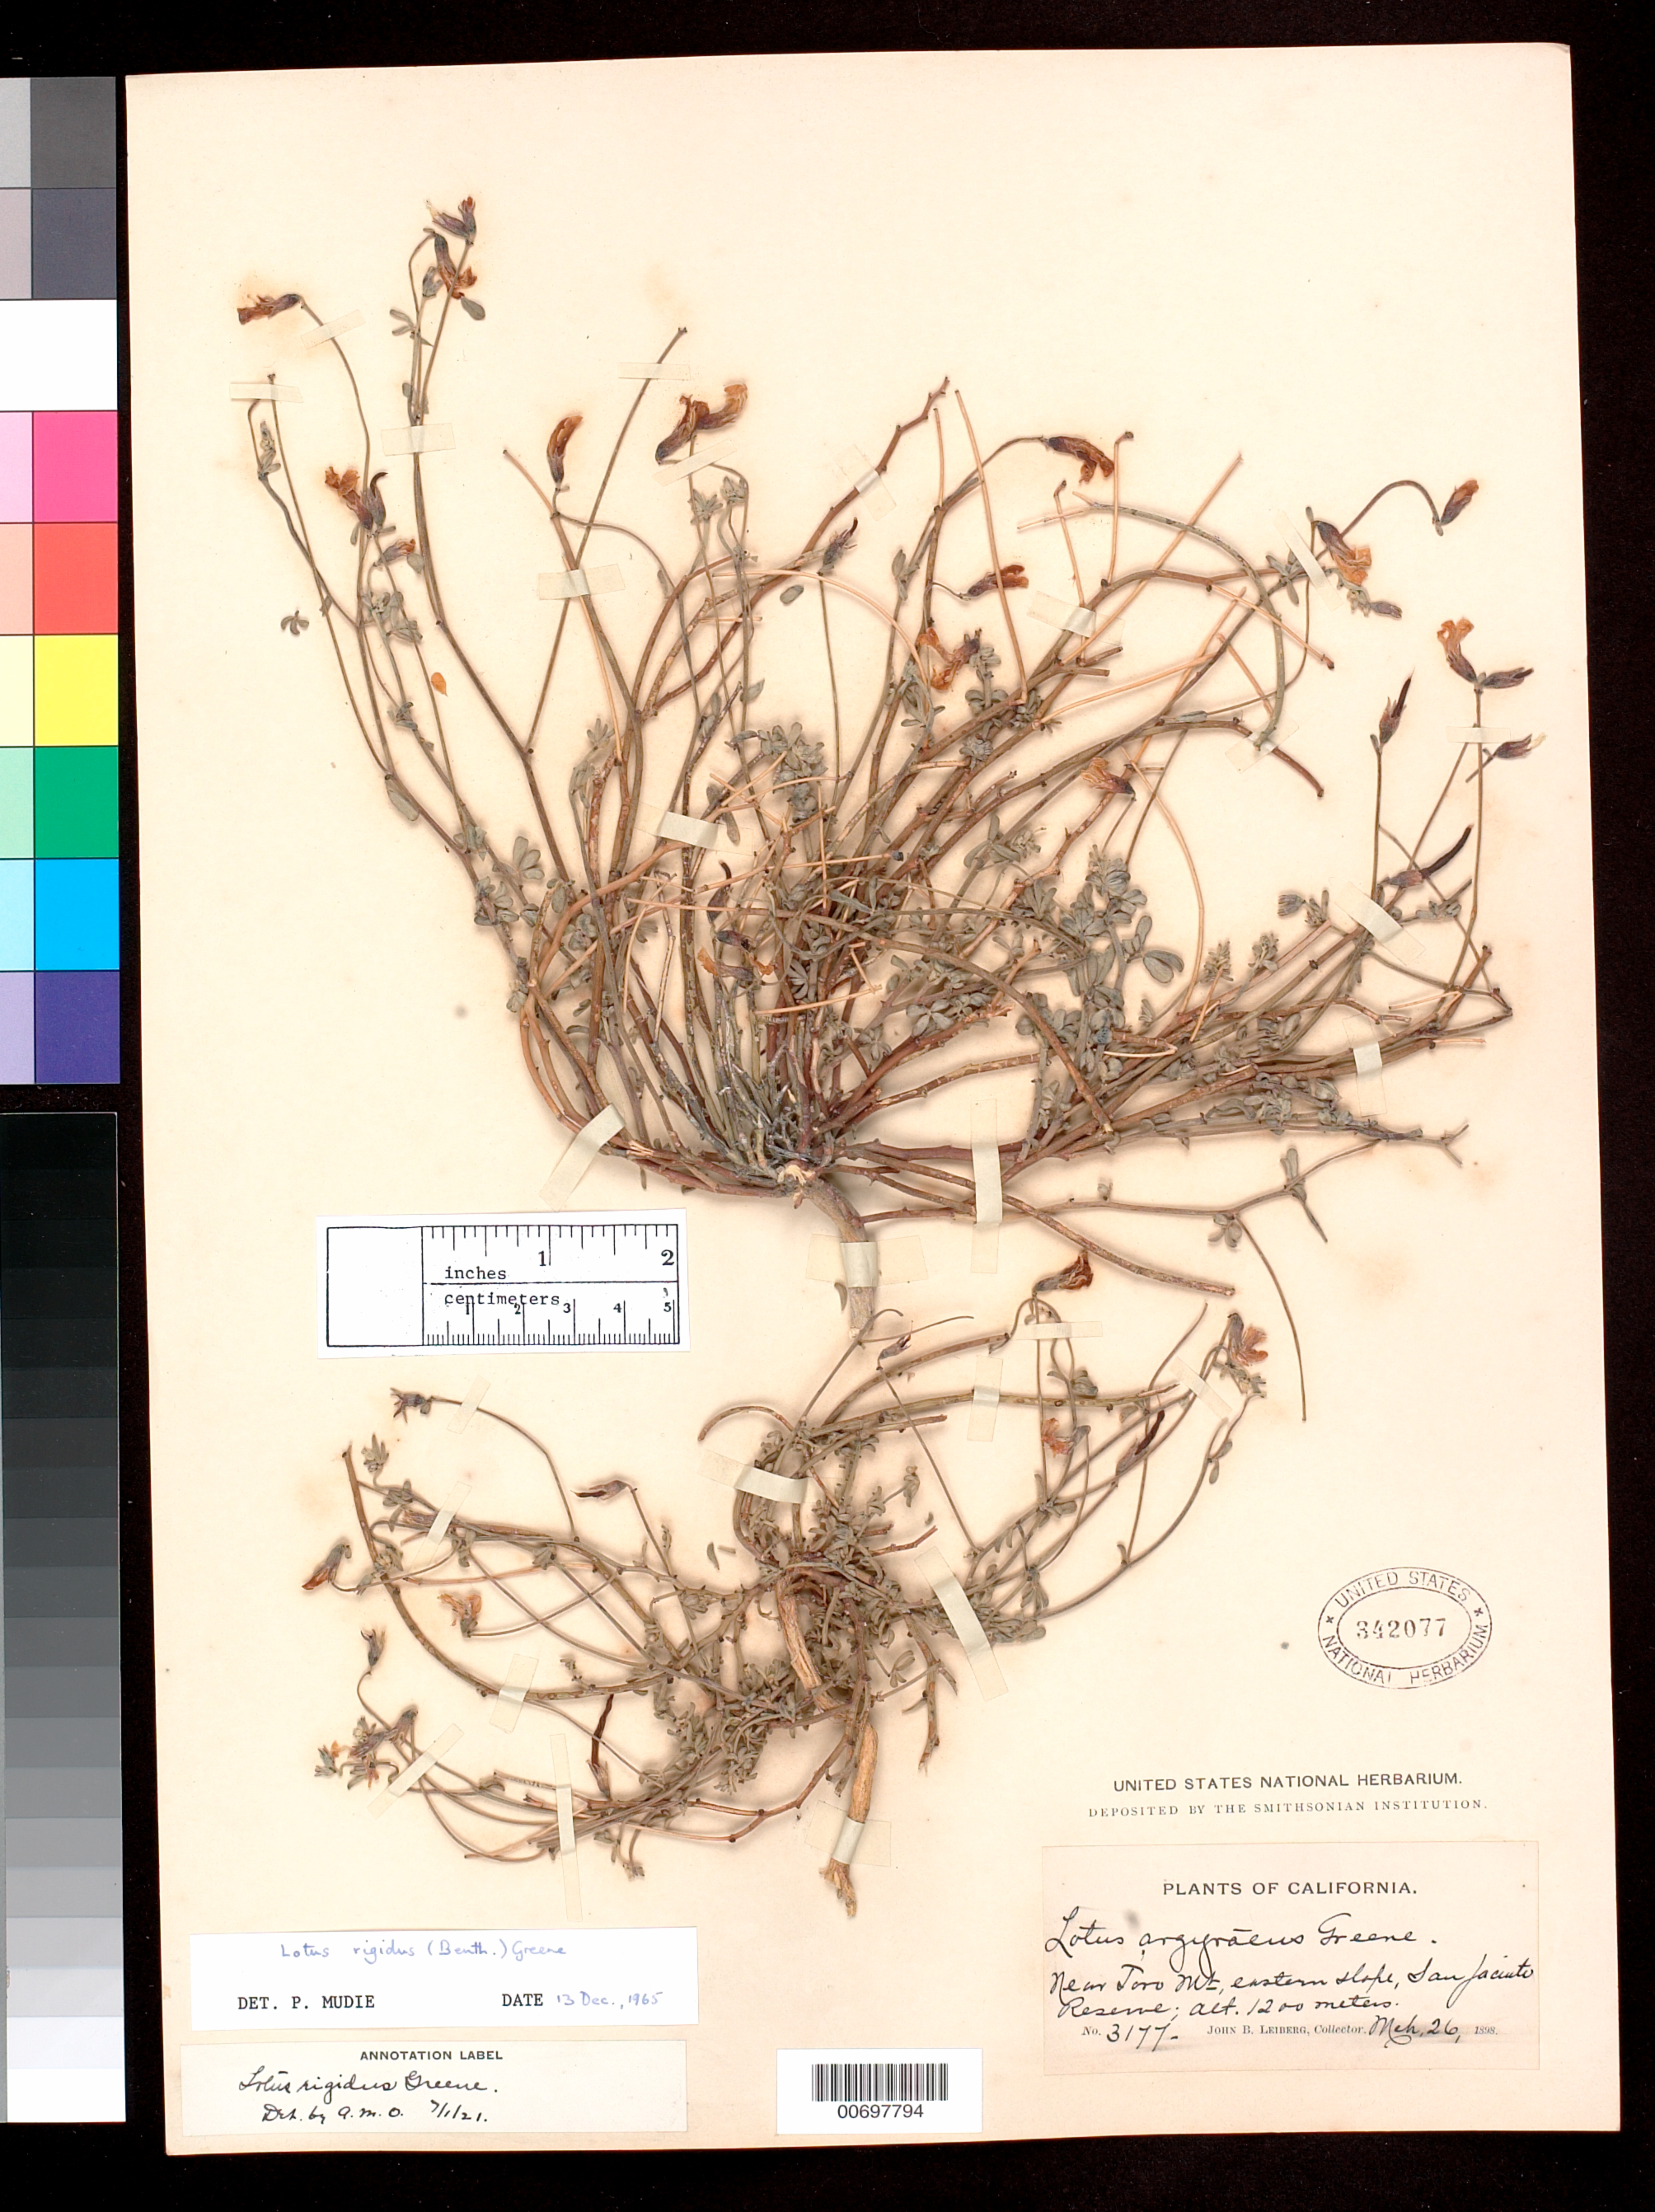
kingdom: Plantae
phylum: Tracheophyta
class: Magnoliopsida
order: Fabales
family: Fabaceae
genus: Ottleya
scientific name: Ottleya rigida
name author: (Benth.) D.D. Sokoloff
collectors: J. Leiberg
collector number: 3177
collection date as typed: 26 Mar 1898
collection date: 1898-03-26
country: United States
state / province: California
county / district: Riverside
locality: Near Toro Mt., eastern slope, San Jacinto Reserve.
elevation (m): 1200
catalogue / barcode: US 342077